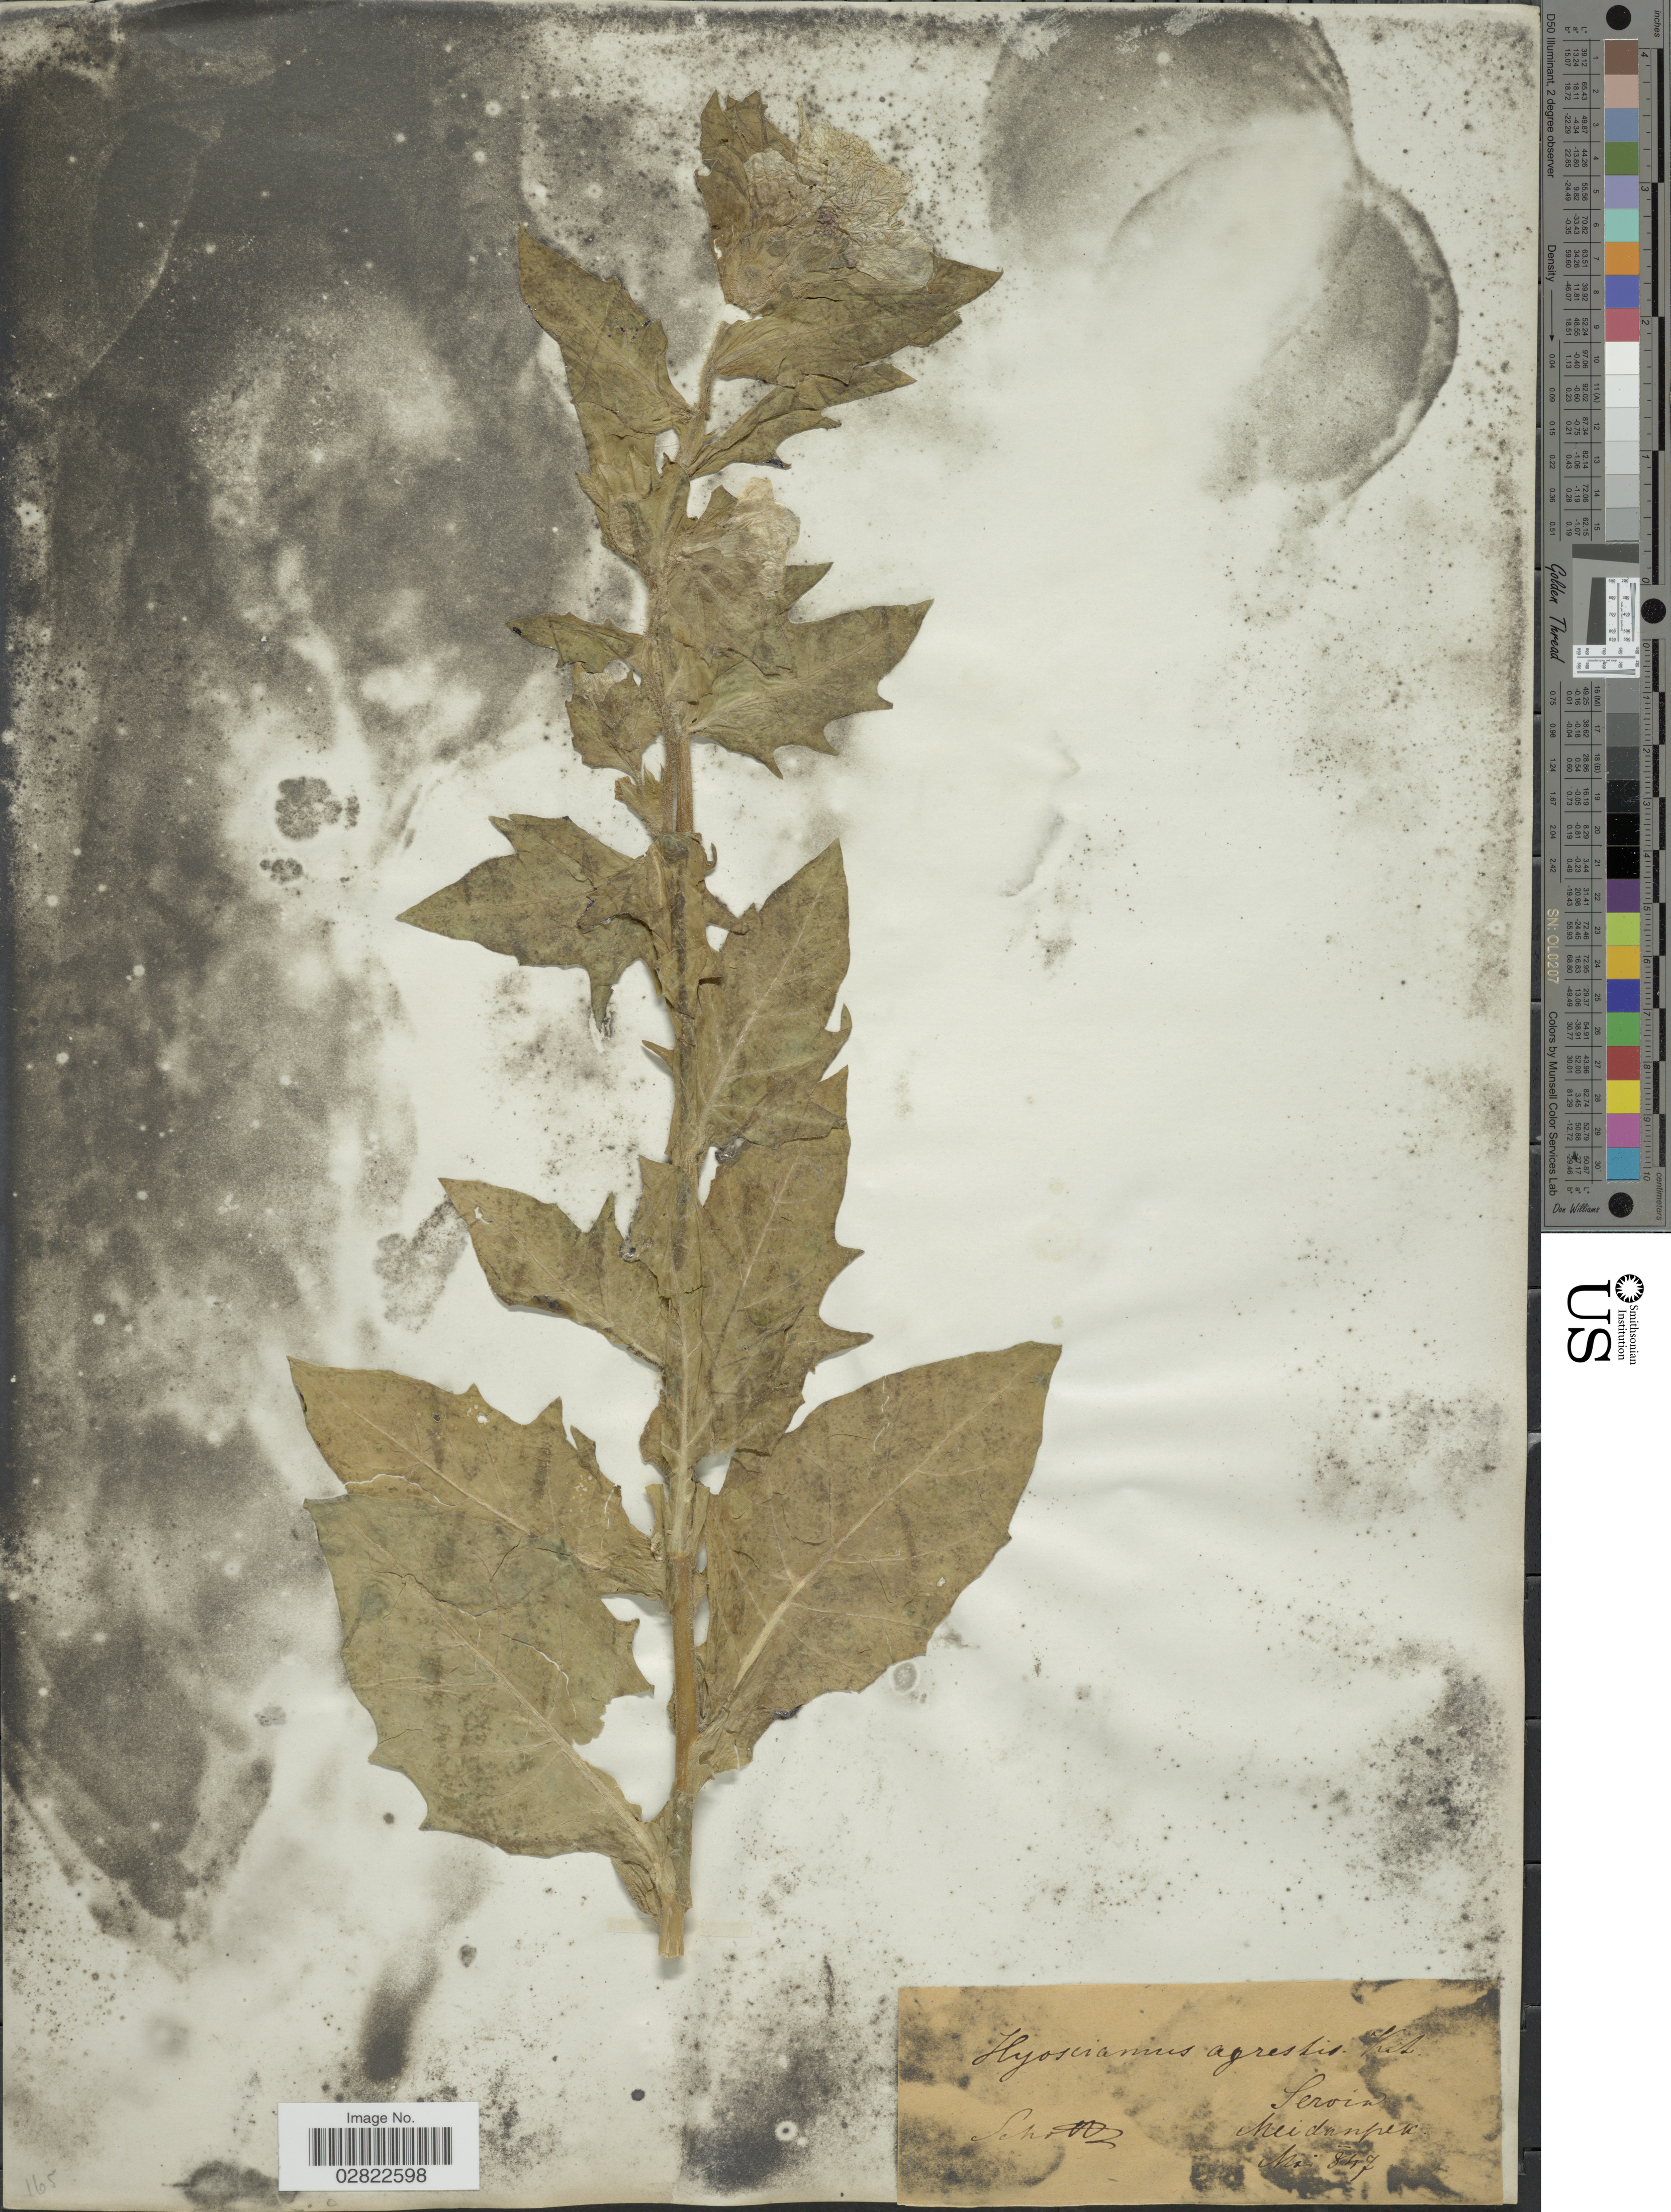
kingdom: Plantae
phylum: Tracheophyta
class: Magnoliopsida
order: Solanales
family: Solanaceae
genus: Hyoscyamus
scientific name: Hyoscyamus agrestis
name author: Kit.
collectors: Schott, --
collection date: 1847-05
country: Serbia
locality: Seroia, Meidanpek.